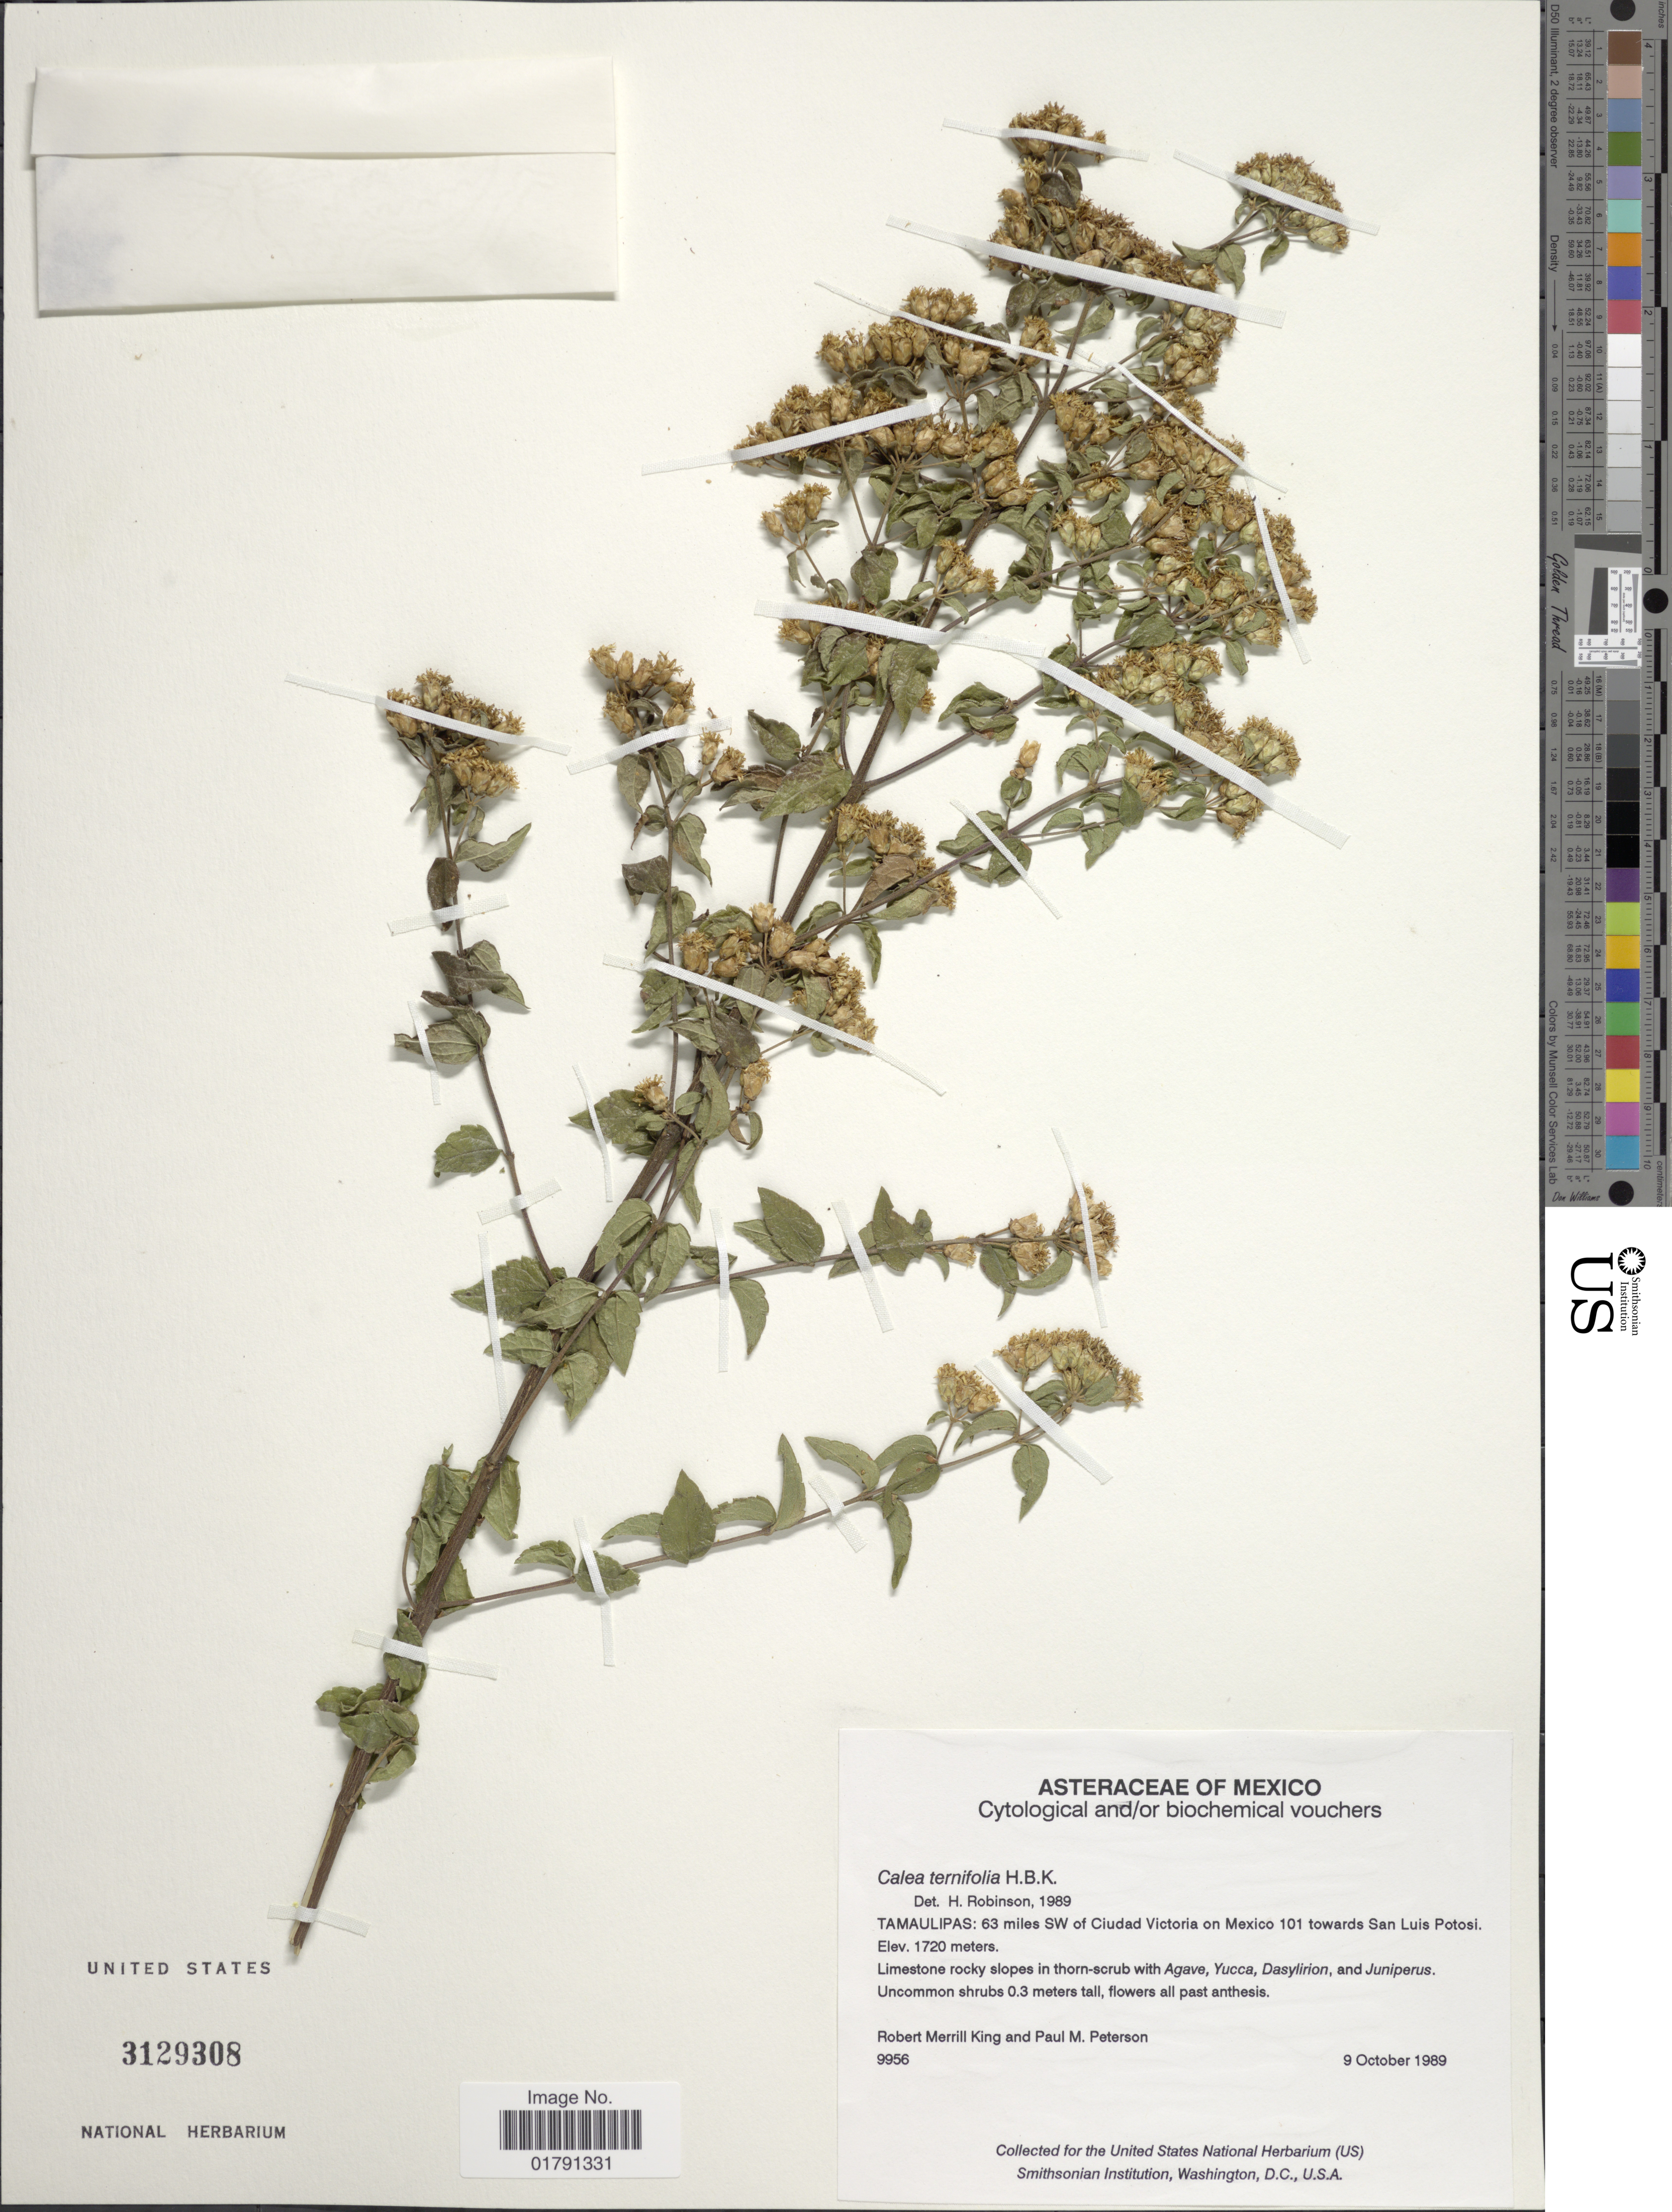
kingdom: Plantae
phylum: Tracheophyta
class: Magnoliopsida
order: Asterales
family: Asteraceae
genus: Calea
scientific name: Calea ternifolia var. ternifolia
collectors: R. M. King & P. M. Peterson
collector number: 9956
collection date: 1989-10-09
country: Mexico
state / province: Tamaulipas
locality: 63 miles SW of Ciudad Victoria on Mexico 101 towards San Luis Potosi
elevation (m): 1720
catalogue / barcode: US 3129308